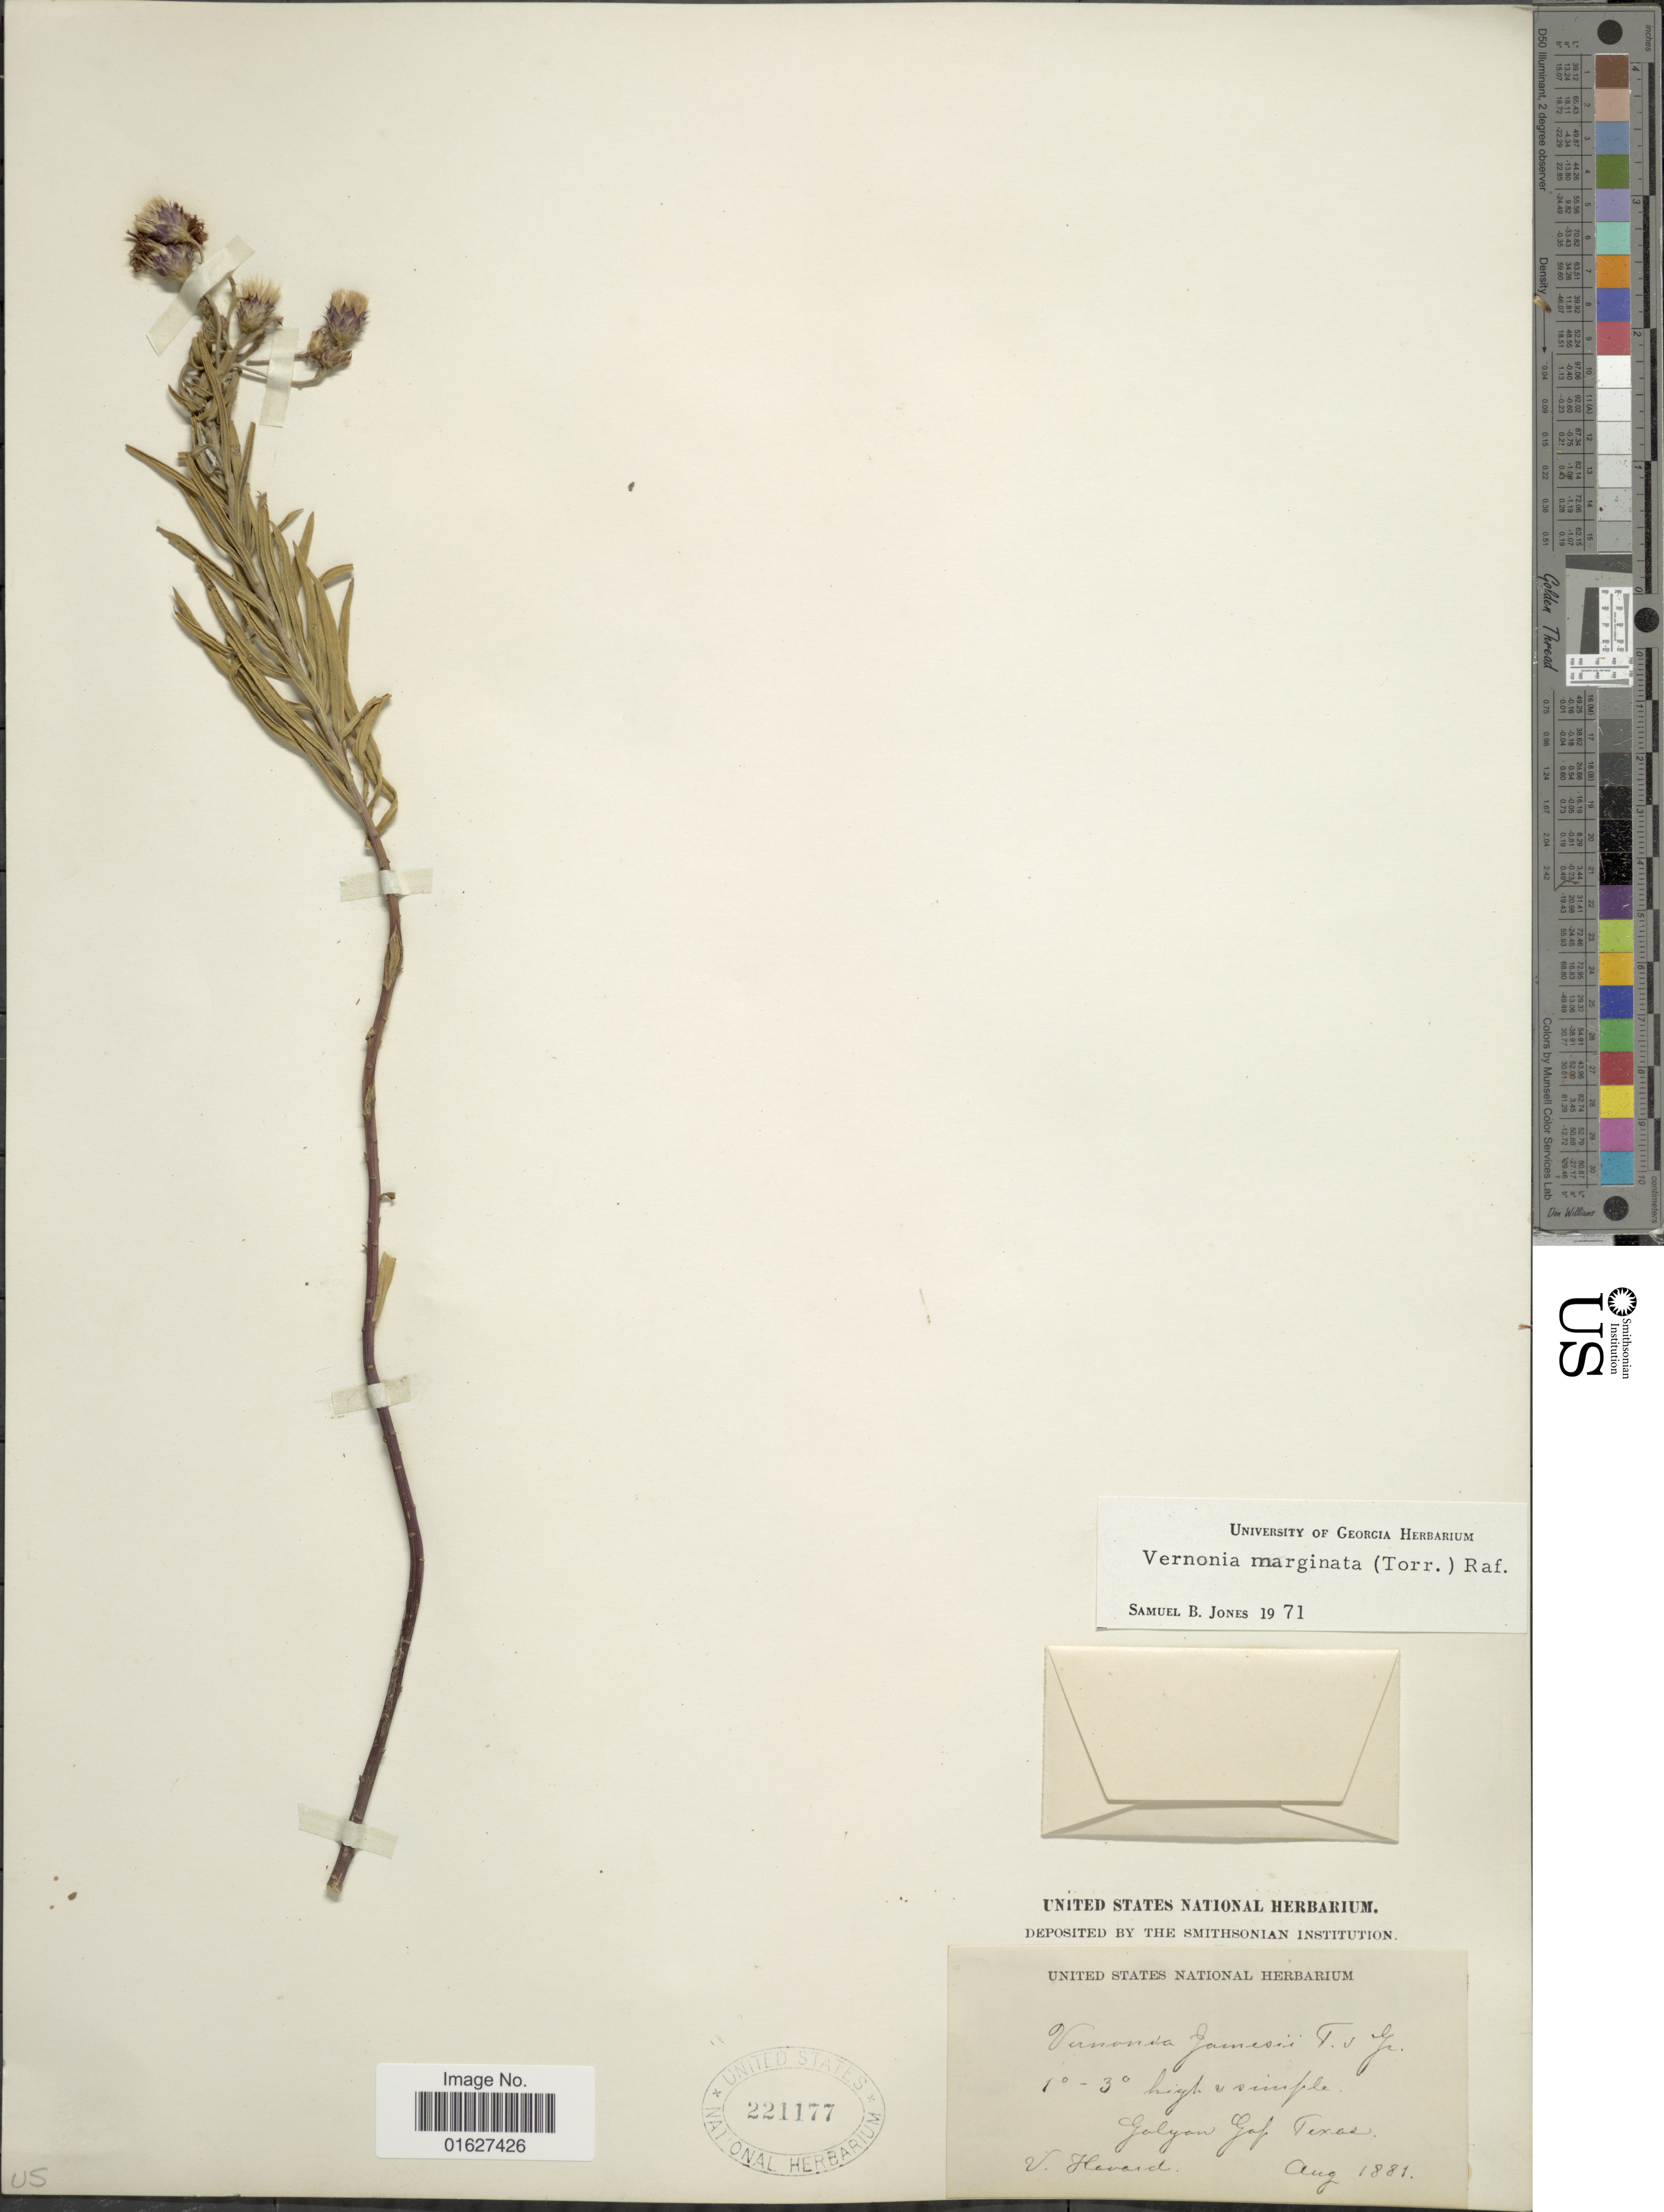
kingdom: Plantae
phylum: Tracheophyta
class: Magnoliopsida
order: Asterales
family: Asteraceae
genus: Vernonia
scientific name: Vernonia marginata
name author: (Torr.) Raf.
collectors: V. Havard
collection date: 1881-08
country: United States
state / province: Texas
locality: Golyan Gaf.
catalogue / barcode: US 221177